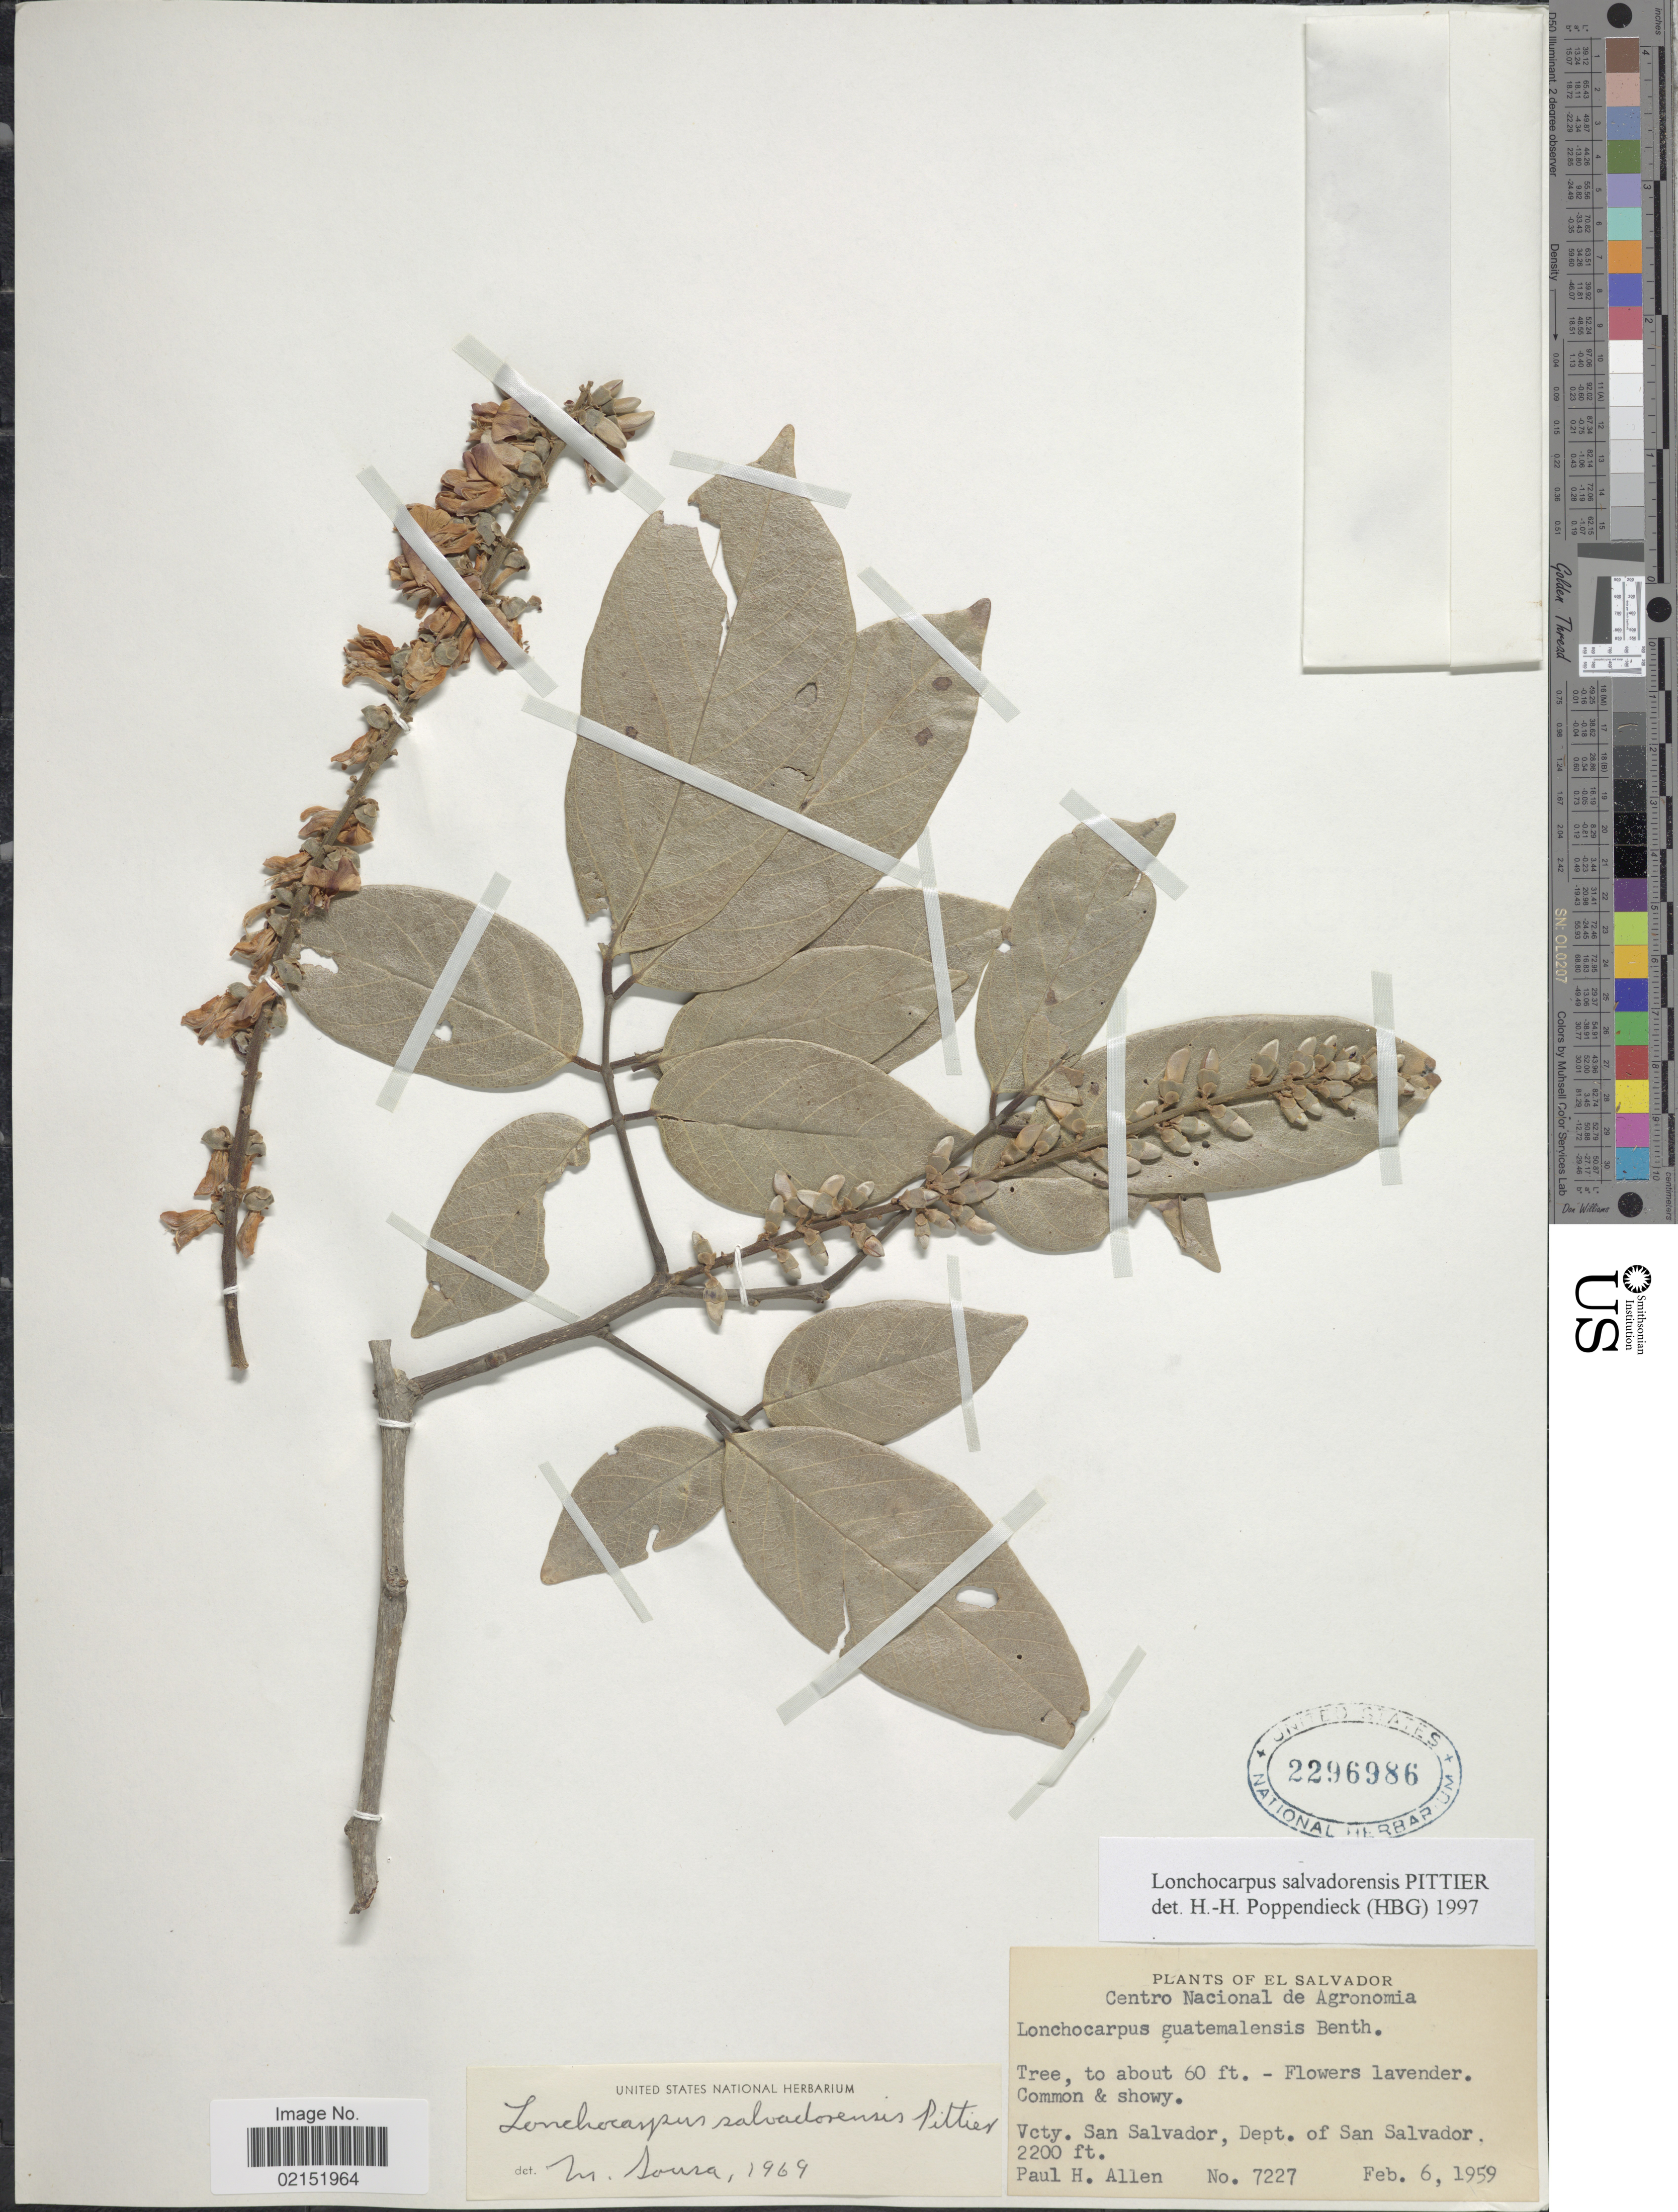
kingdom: Plantae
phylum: Tracheophyta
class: Magnoliopsida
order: Fabales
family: Fabaceae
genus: Lonchocarpus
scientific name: Lonchocarpus salvadorensis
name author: Pittier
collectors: P. H. Allen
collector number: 7227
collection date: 1959-02-06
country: El Salvador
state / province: San Salvador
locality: Vcty. San Salvador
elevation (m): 671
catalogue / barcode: US 2296986